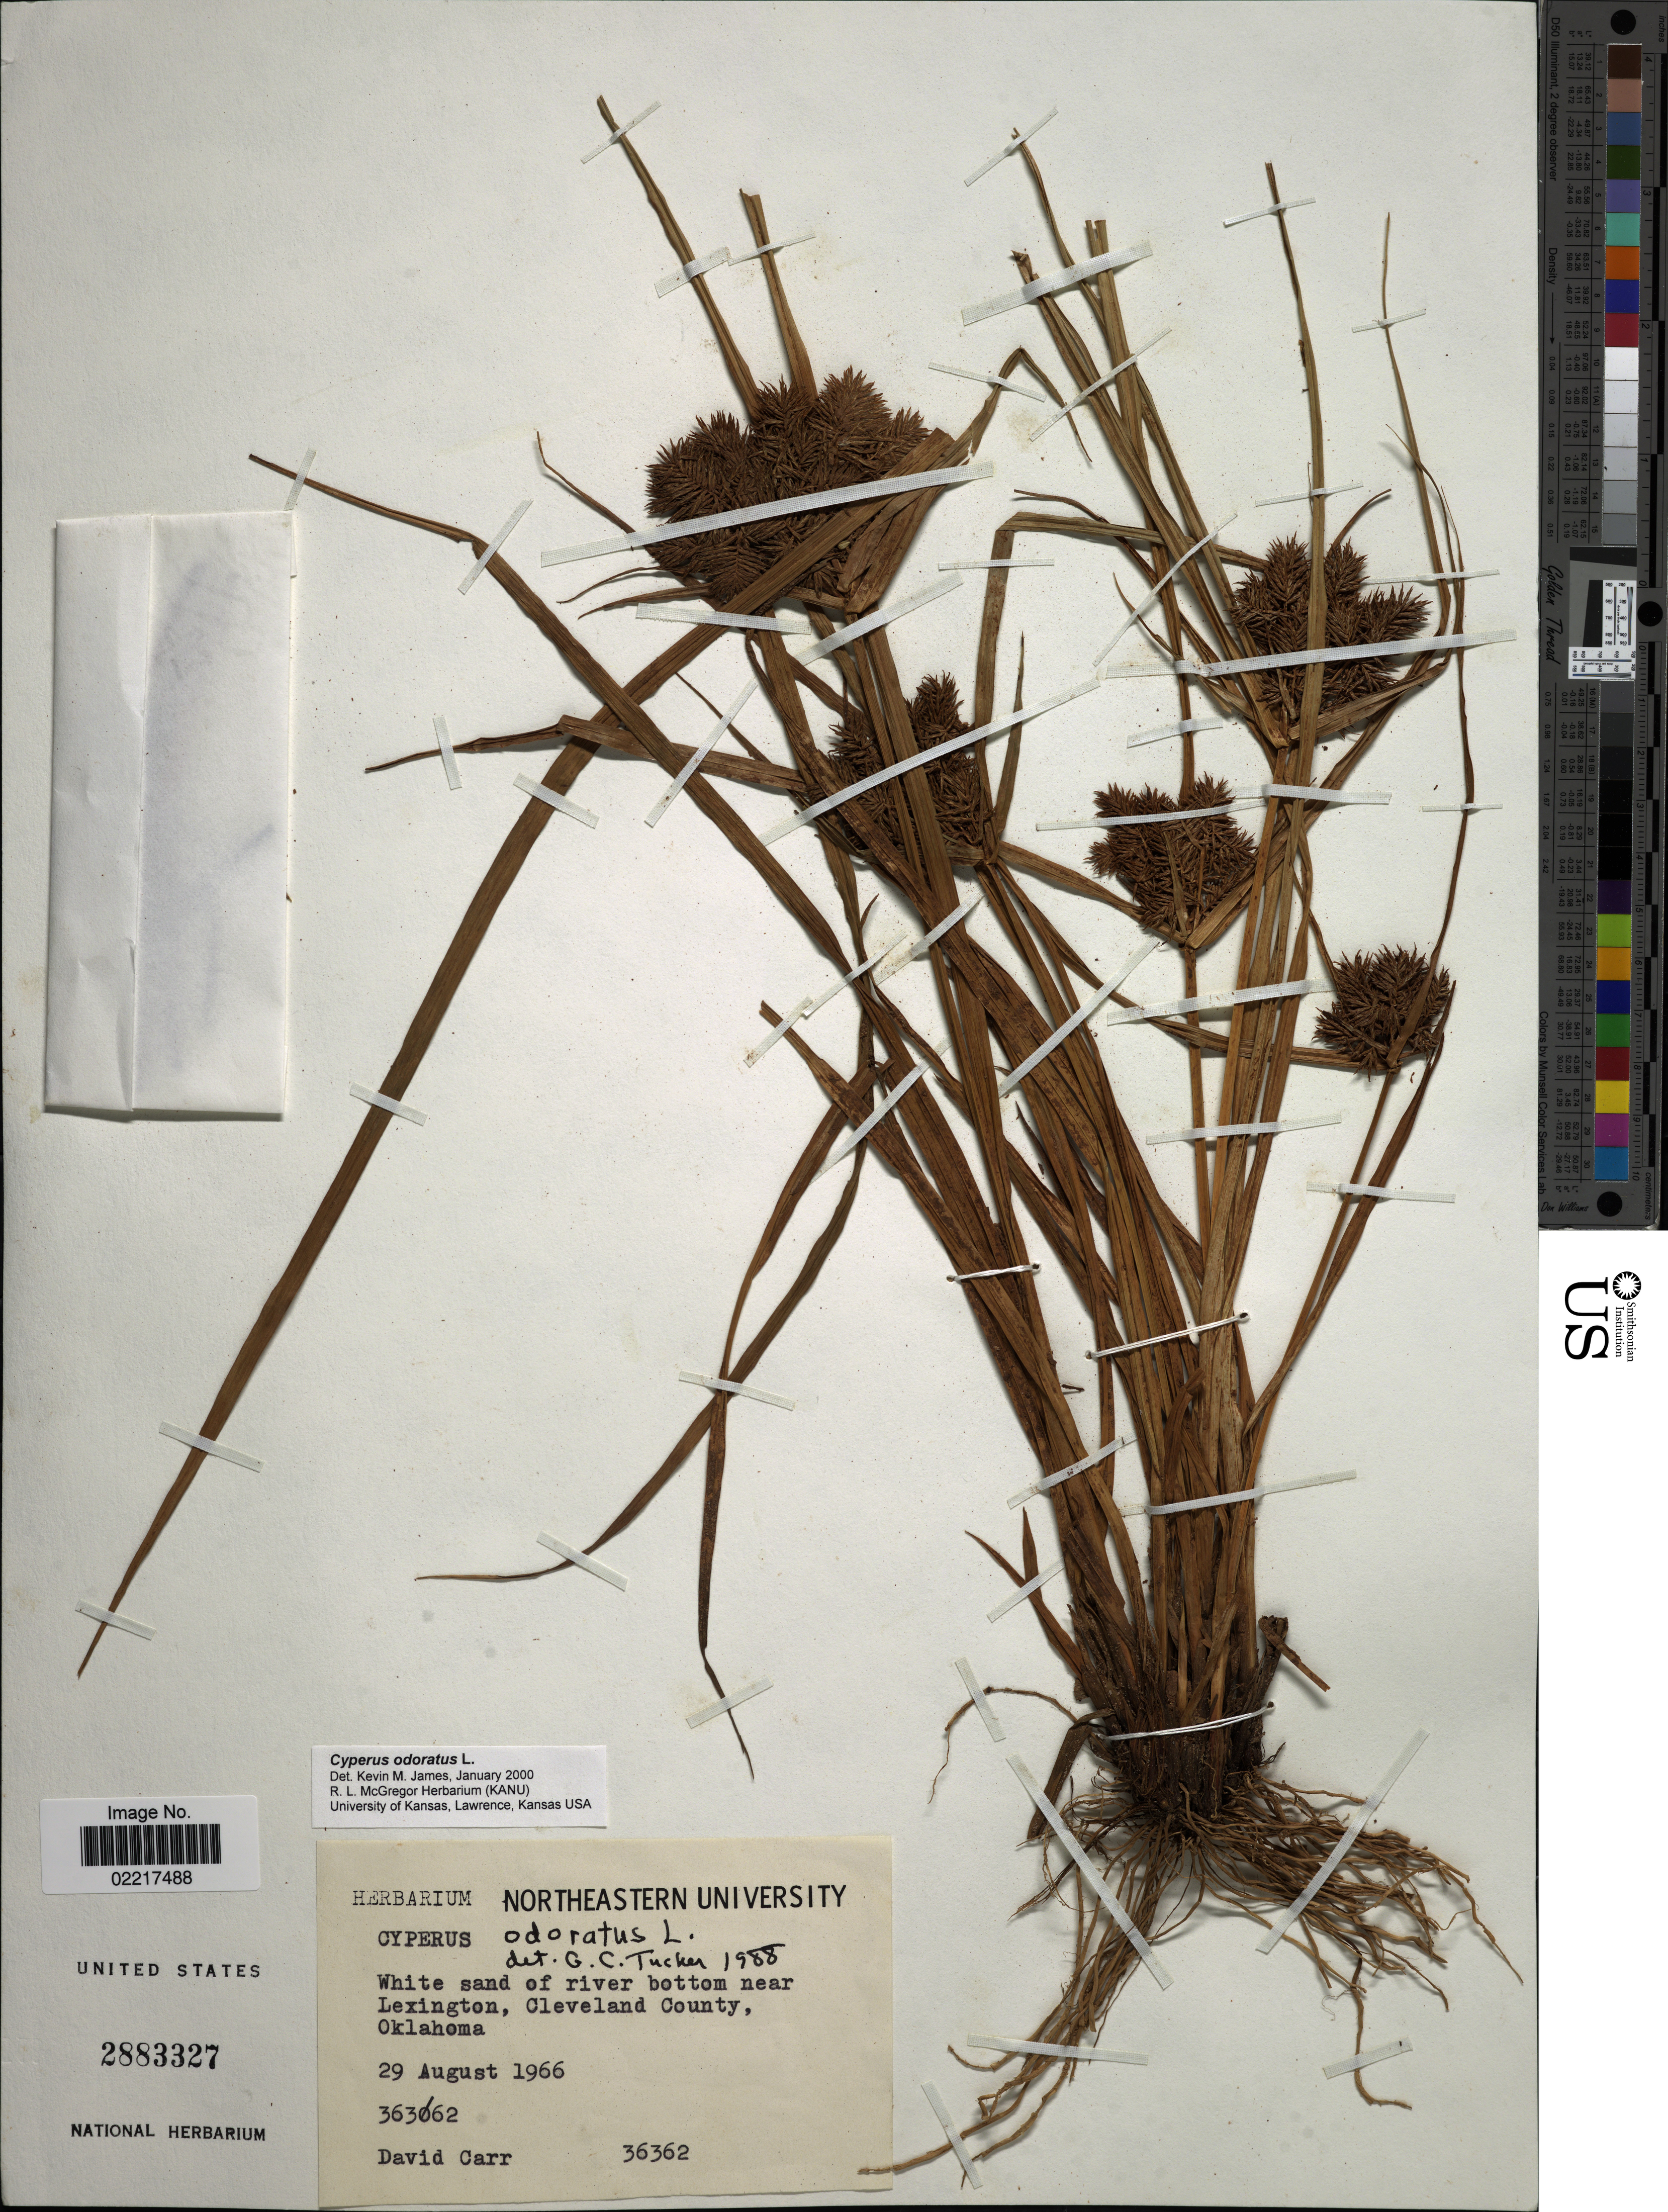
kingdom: Plantae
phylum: Tracheophyta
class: Liliopsida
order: Poales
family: Cyperaceae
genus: Cyperus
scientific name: Cyperus odoratus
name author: L.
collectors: D. J. Carr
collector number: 36362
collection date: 1966-08-29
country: United States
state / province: Oklahoma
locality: White sand of river bottom near Lexington, Cleveland County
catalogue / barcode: US 2883327